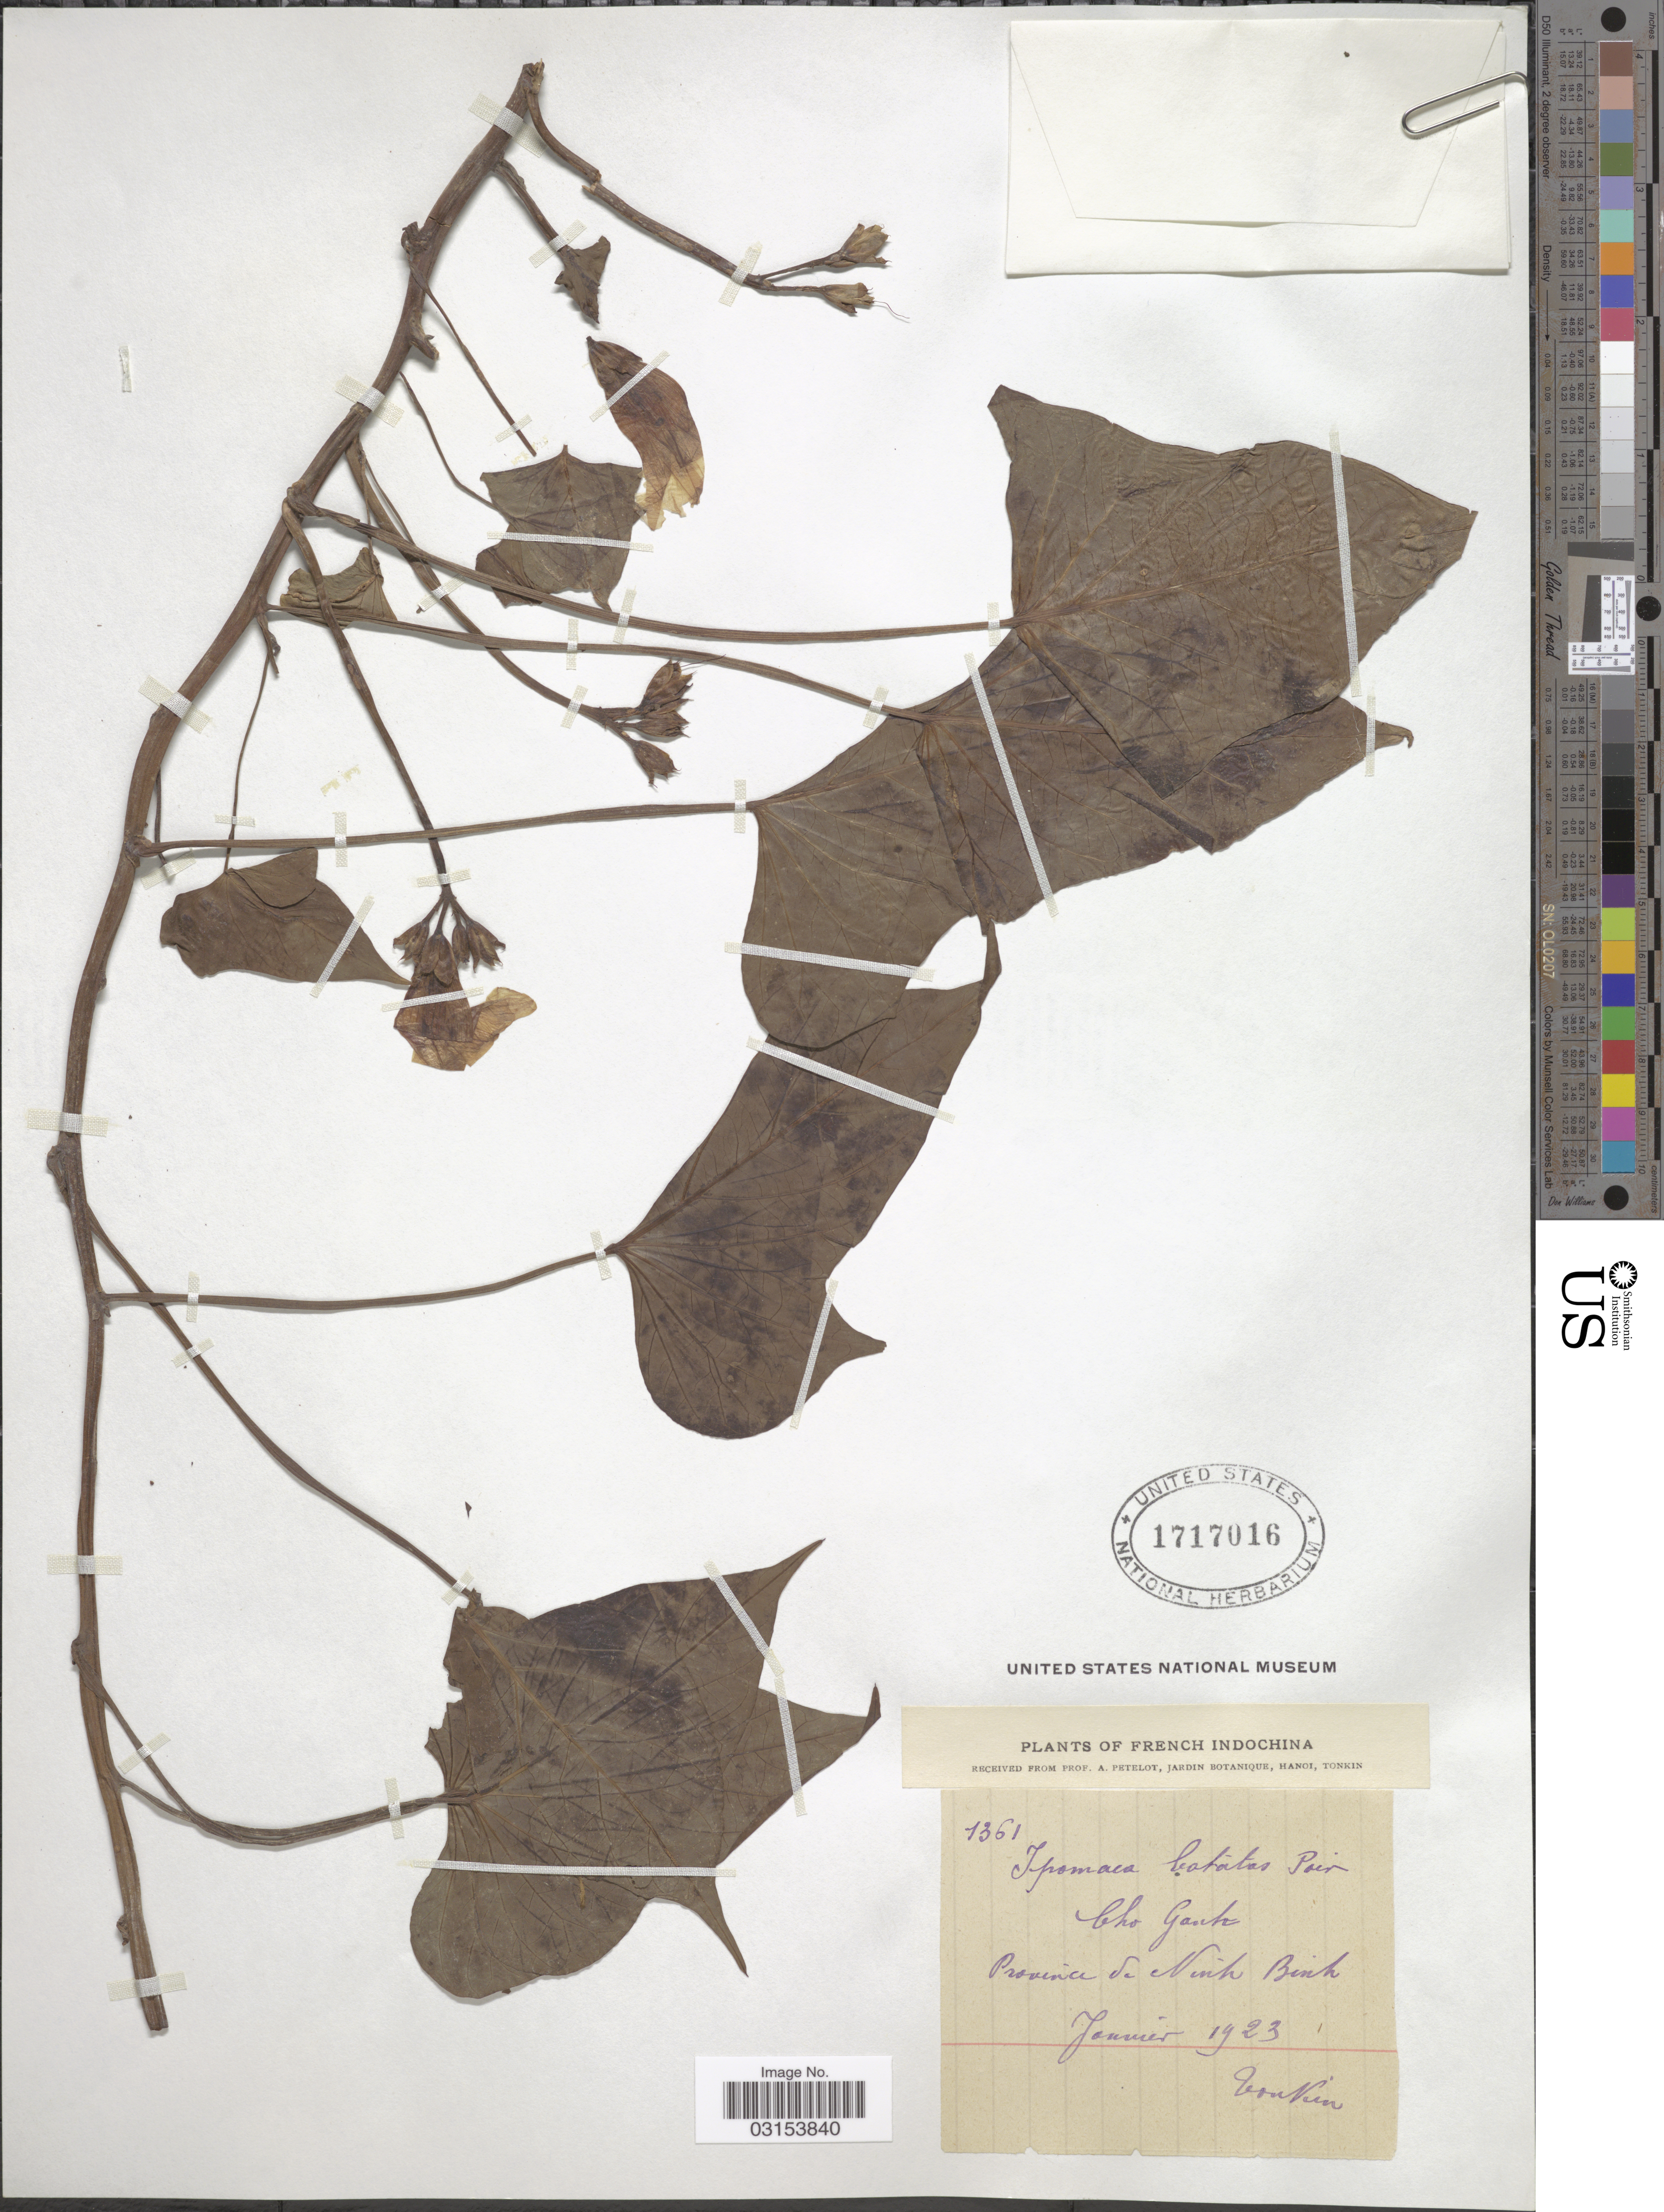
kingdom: Plantae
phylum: Tracheophyta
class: Magnoliopsida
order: Solanales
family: Convolvulaceae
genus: Ipomoea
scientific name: Ipomoea batatas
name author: (L.) Lam.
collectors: A. Petelot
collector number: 1361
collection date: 1923-01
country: Vietnam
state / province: Ninh Binh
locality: Tonkin. Cho Ganh. French Indochina.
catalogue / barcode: US 1717016